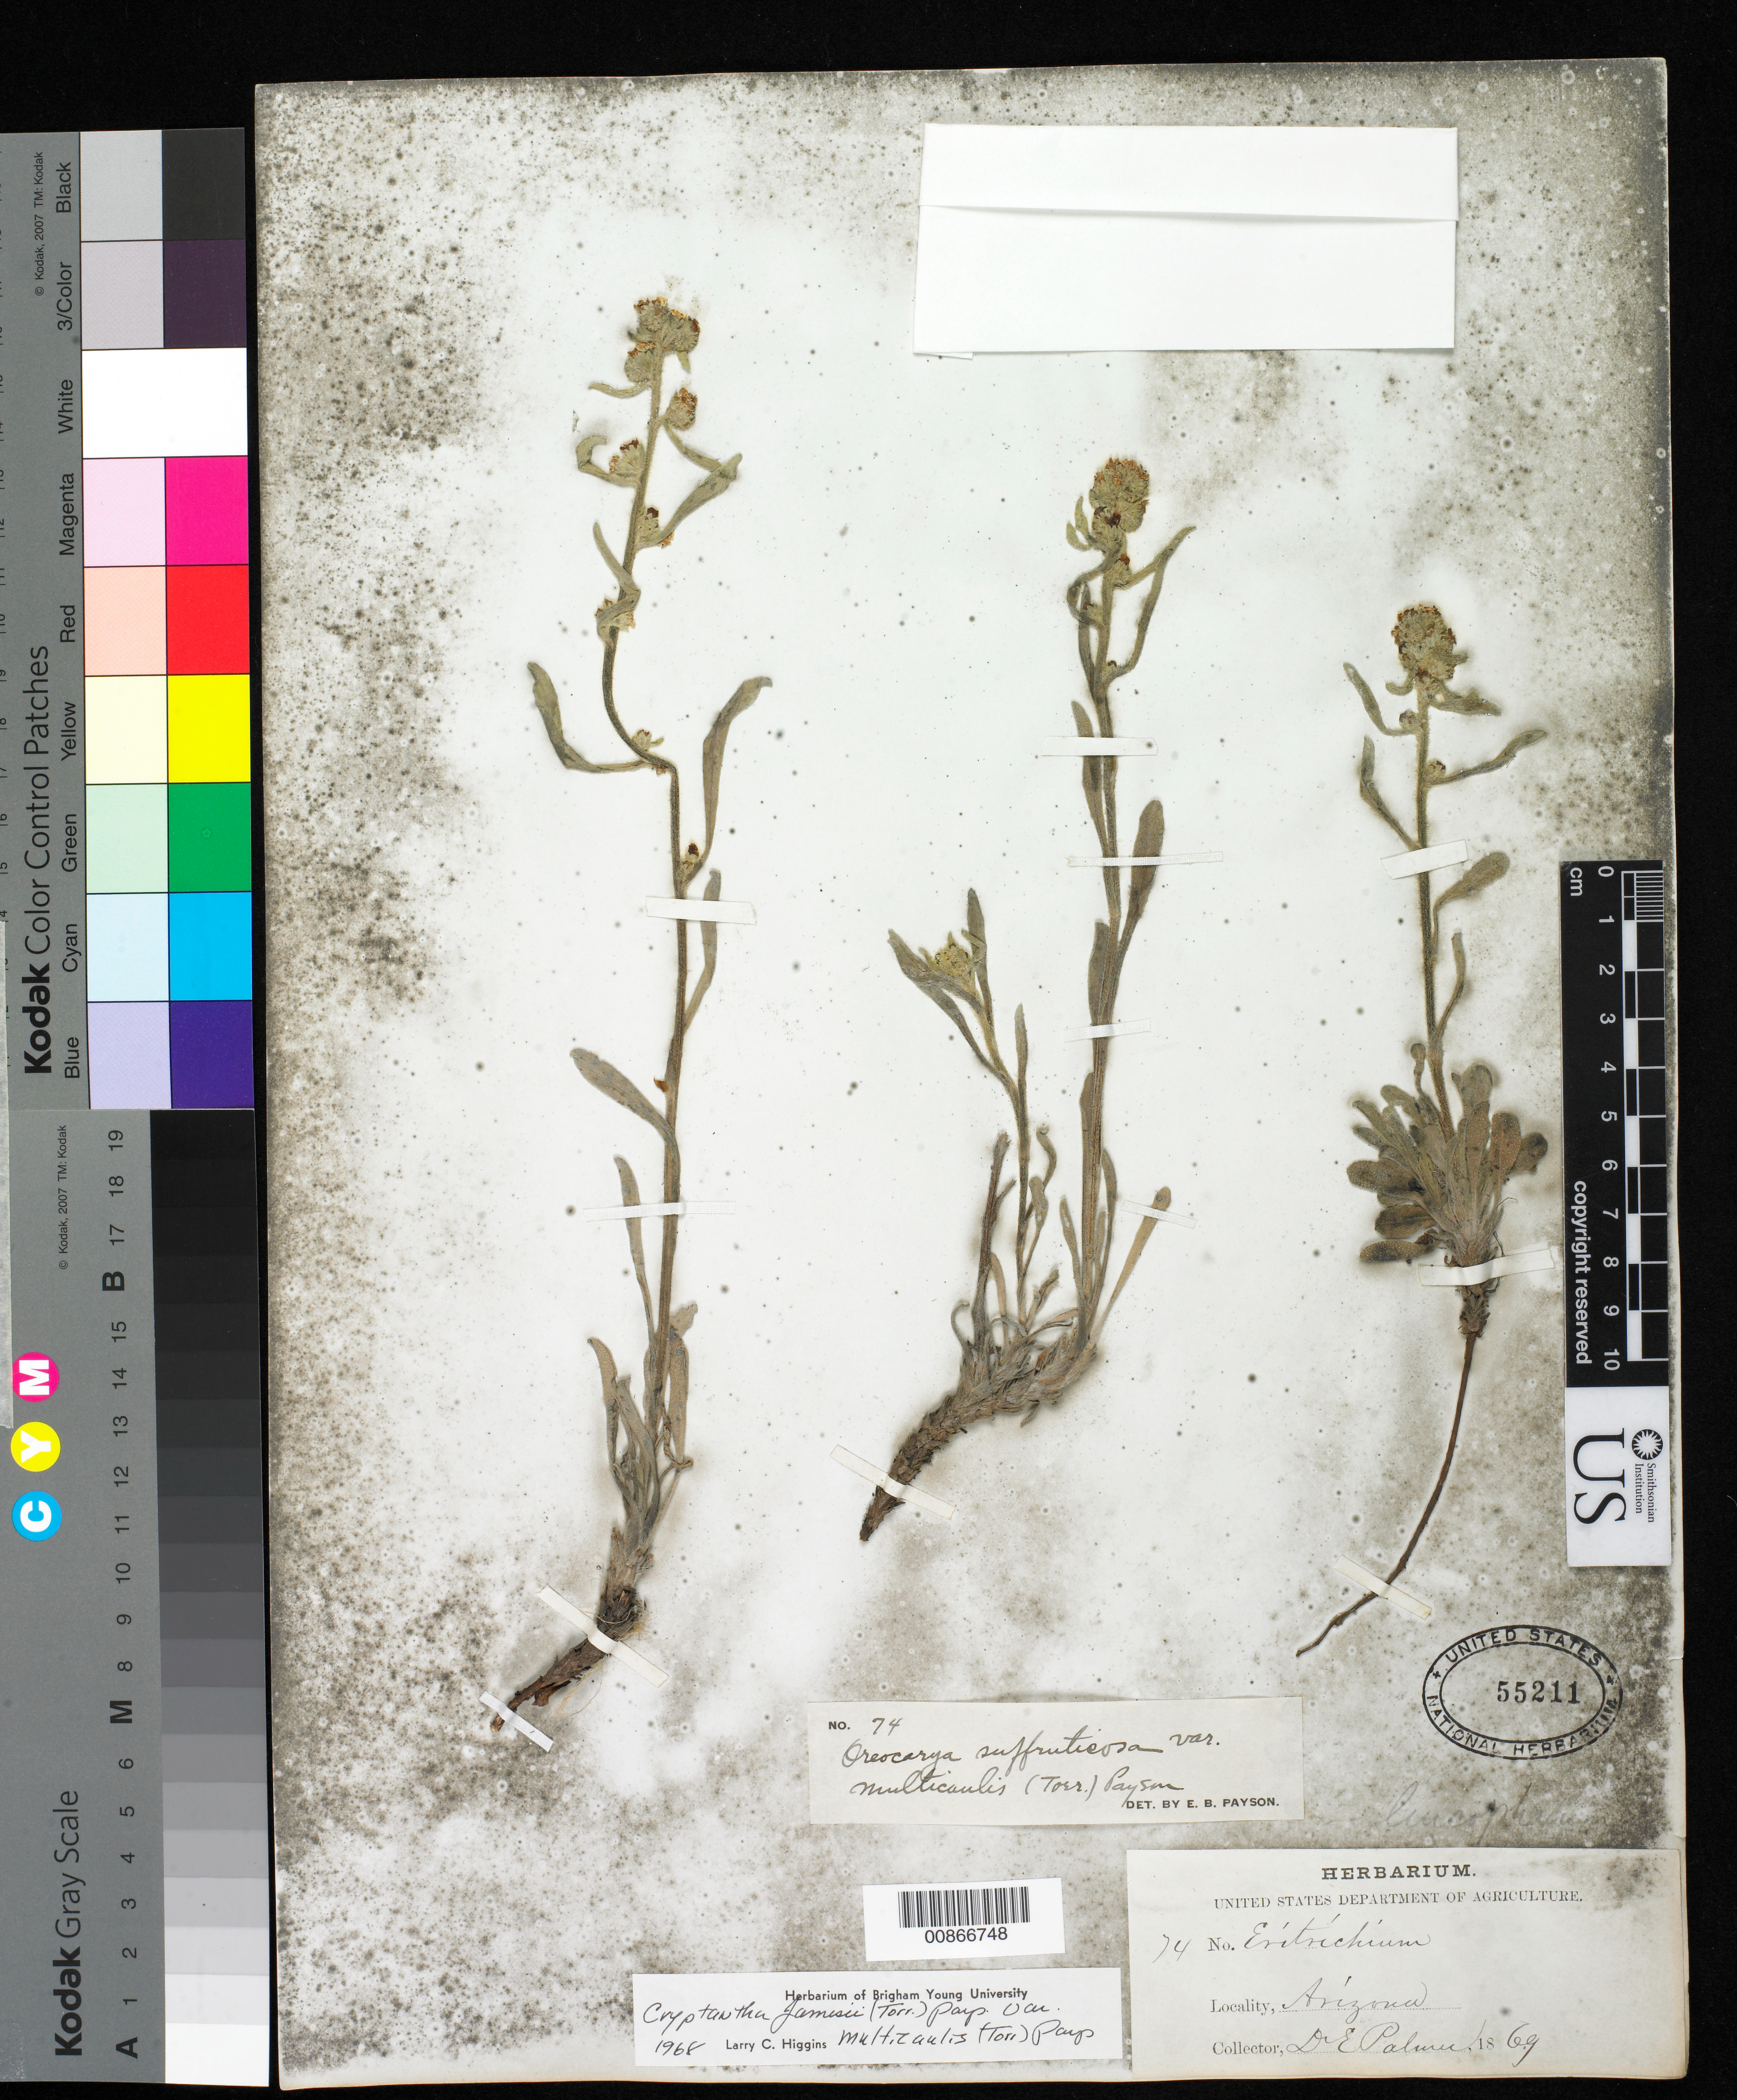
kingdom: Plantae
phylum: Tracheophyta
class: Magnoliopsida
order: Boraginales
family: Boraginaceae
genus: Cryptantha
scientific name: Cryptantha jamesii var. multicaulis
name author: (Torr.) Payson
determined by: Higgins, Larry C.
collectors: E. Palmer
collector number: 74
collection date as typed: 1869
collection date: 1869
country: United States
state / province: Arizona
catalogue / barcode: US 55211